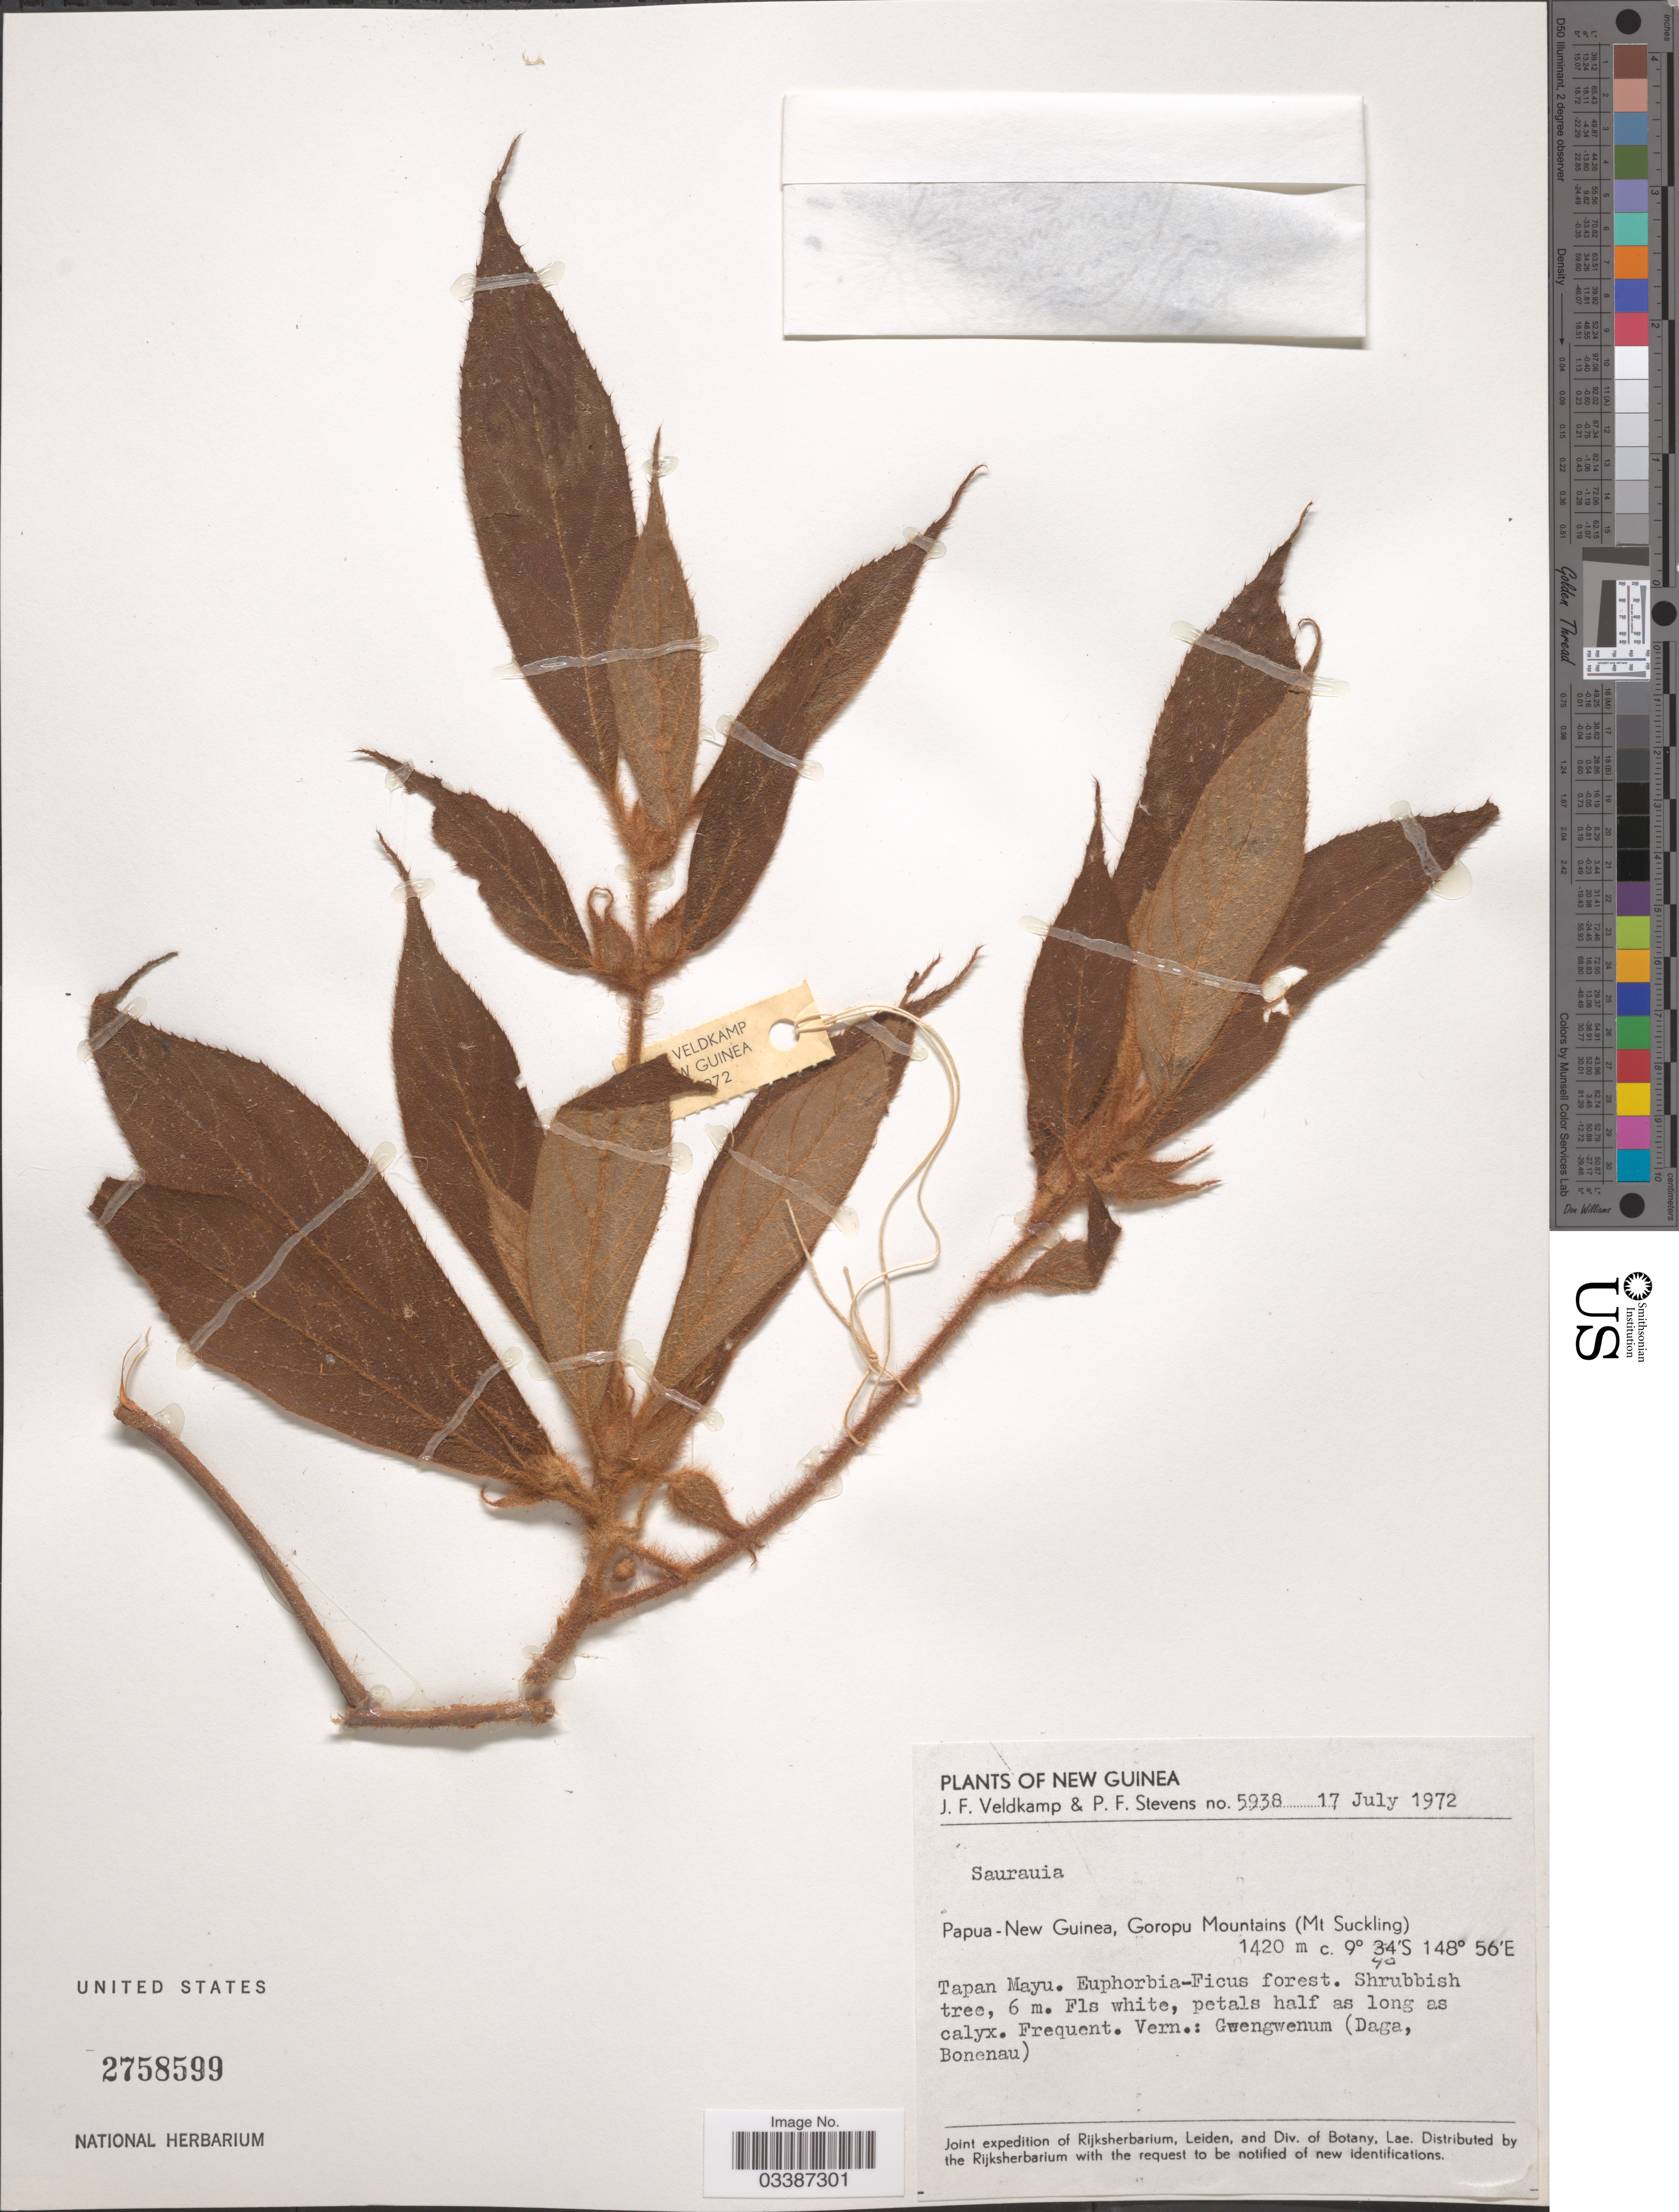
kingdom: Plantae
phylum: Tracheophyta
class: Magnoliopsida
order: Ericales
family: Actinidiaceae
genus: Saurauia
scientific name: Saurauia sp.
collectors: J. F. Veldkamp & P. F. Stevens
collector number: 5938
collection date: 1972-07-17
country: Papua New Guinea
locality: New Guinea. Goropu Mouintains (Mt Suckling). Tapan Mayu.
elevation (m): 1420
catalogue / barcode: US 2758599